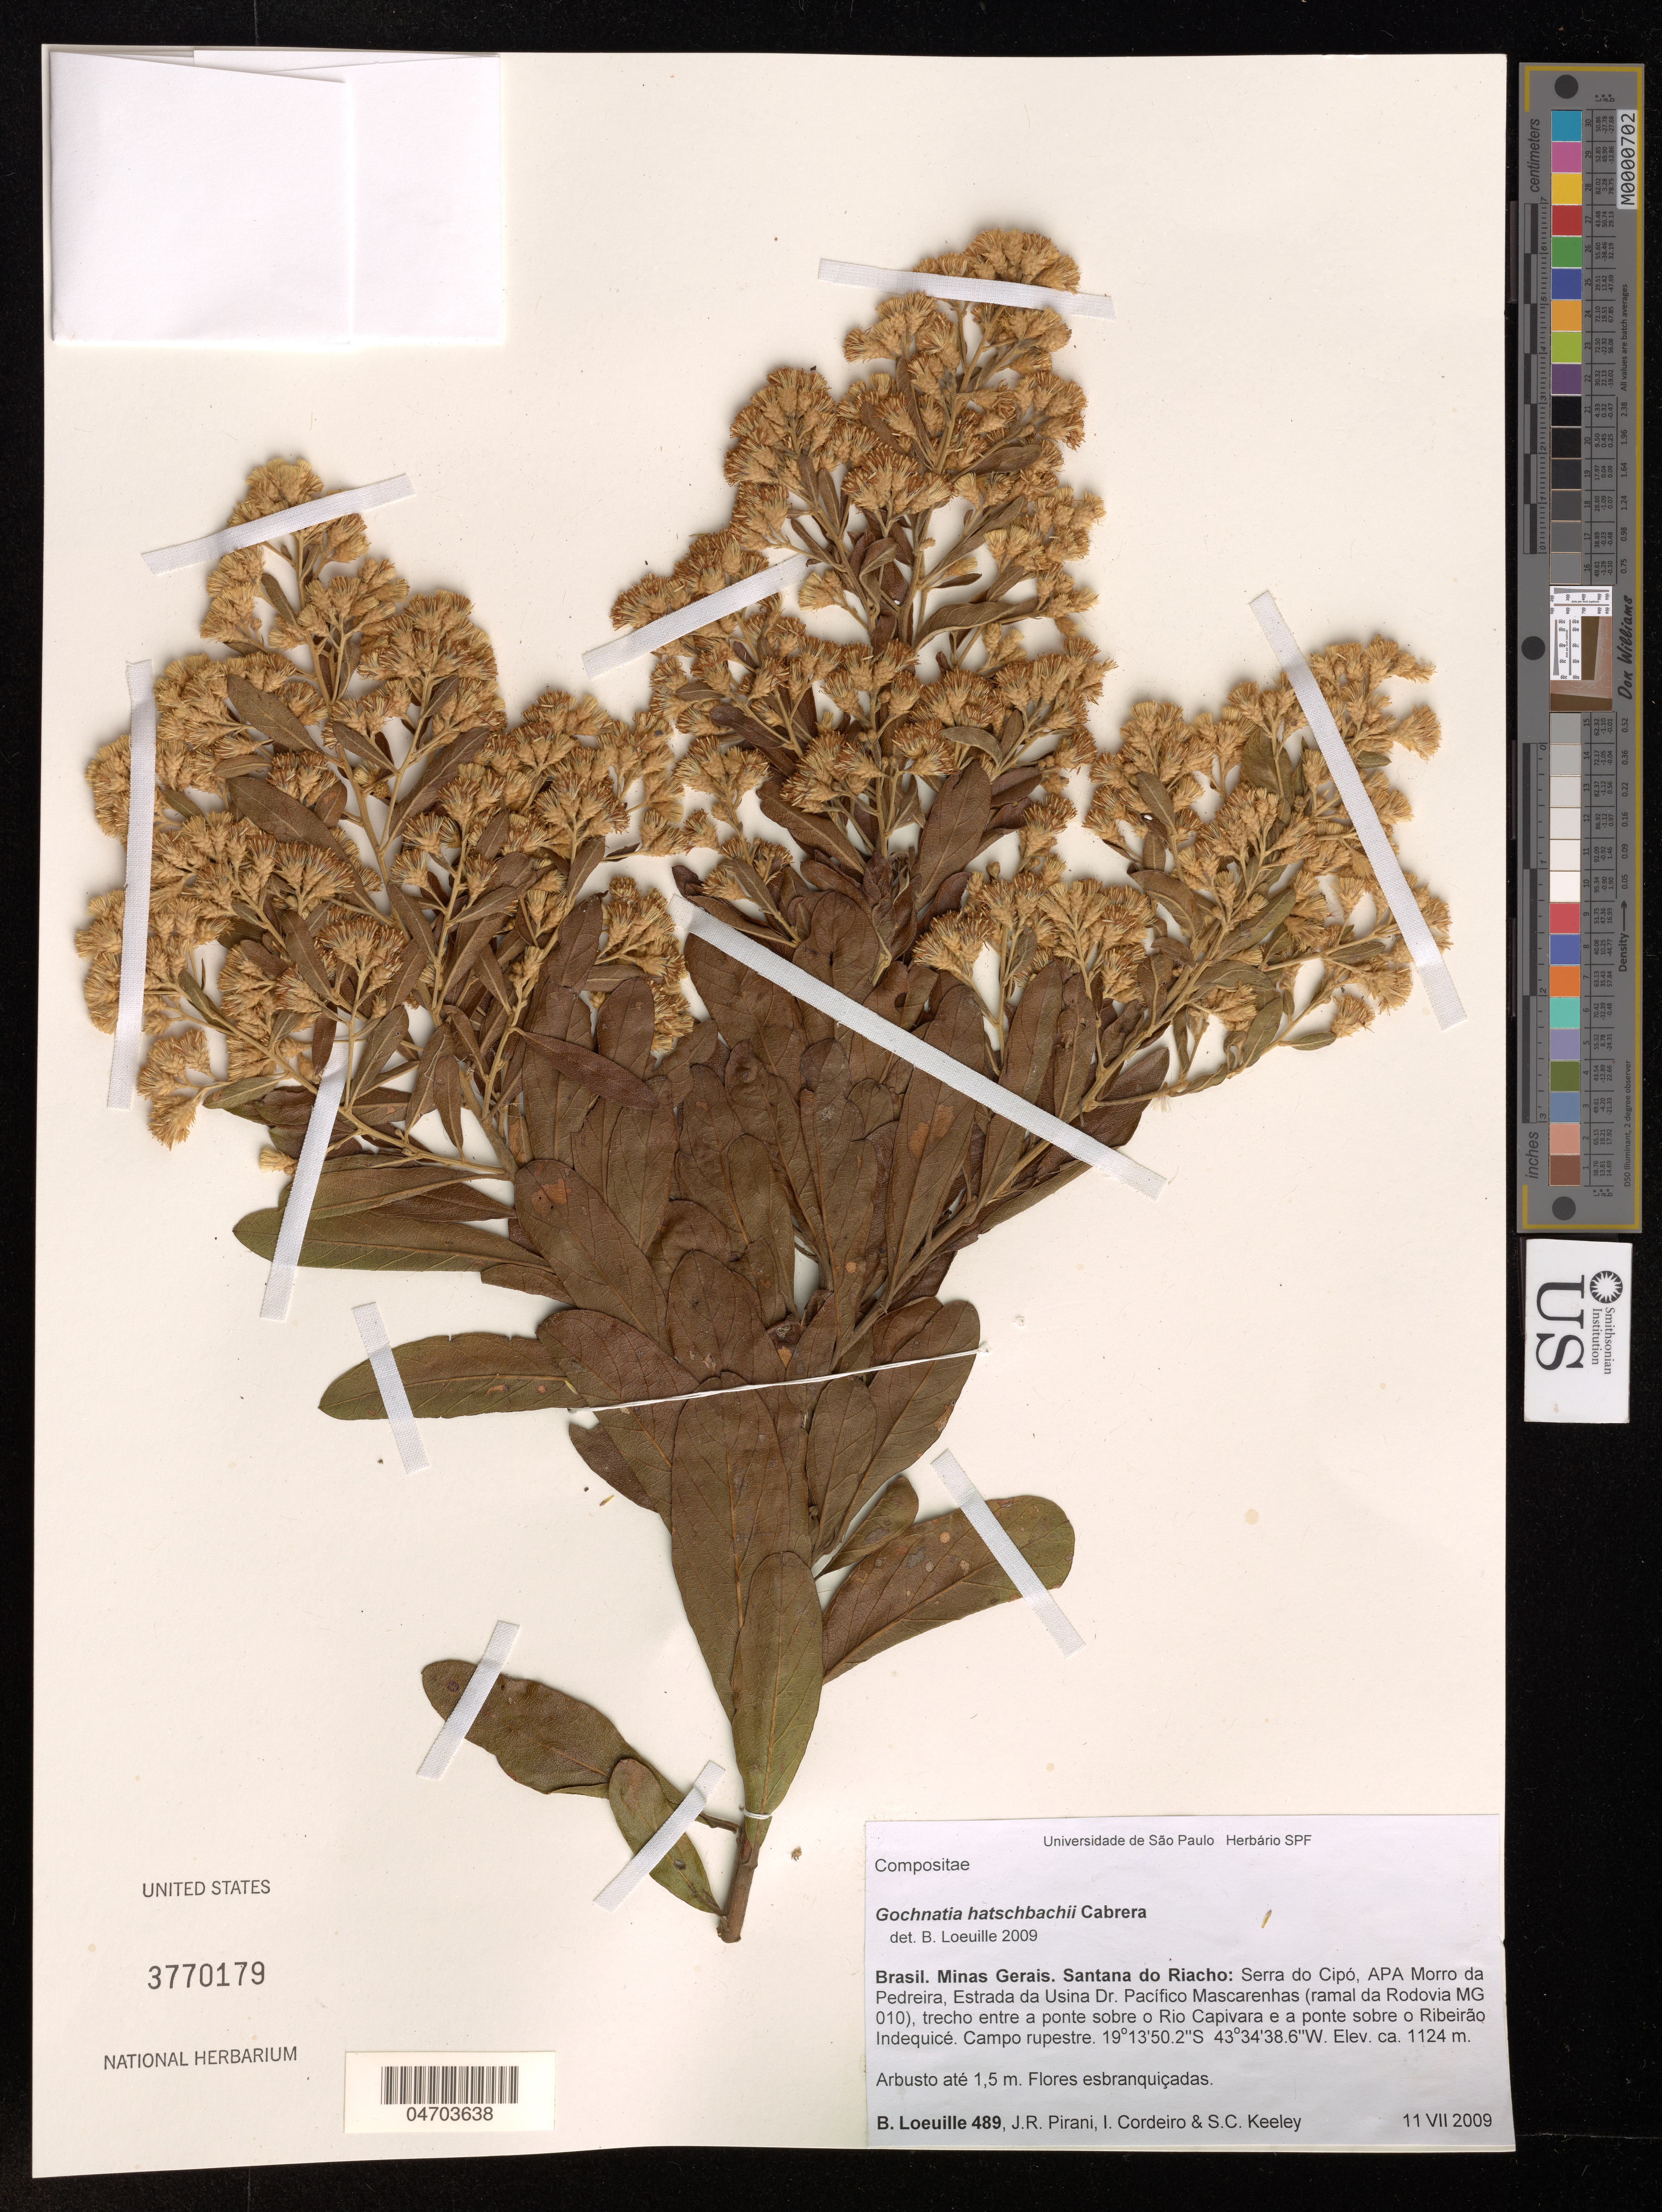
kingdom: Plantae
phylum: Tracheophyta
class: Magnoliopsida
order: Asterales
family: Asteraceae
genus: Gochnatia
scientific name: Gochnatia hatschbachii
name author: Cabrera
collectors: B. Loeuille, J. Pirani, I. Cordeiro & S. C. Keeley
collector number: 489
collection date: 2009-07-11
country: Brazil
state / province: Minas Gerais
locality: Santana do Riacho: Serra do Cipó, APA Morro da Pedreira.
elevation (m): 1124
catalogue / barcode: US 3770179